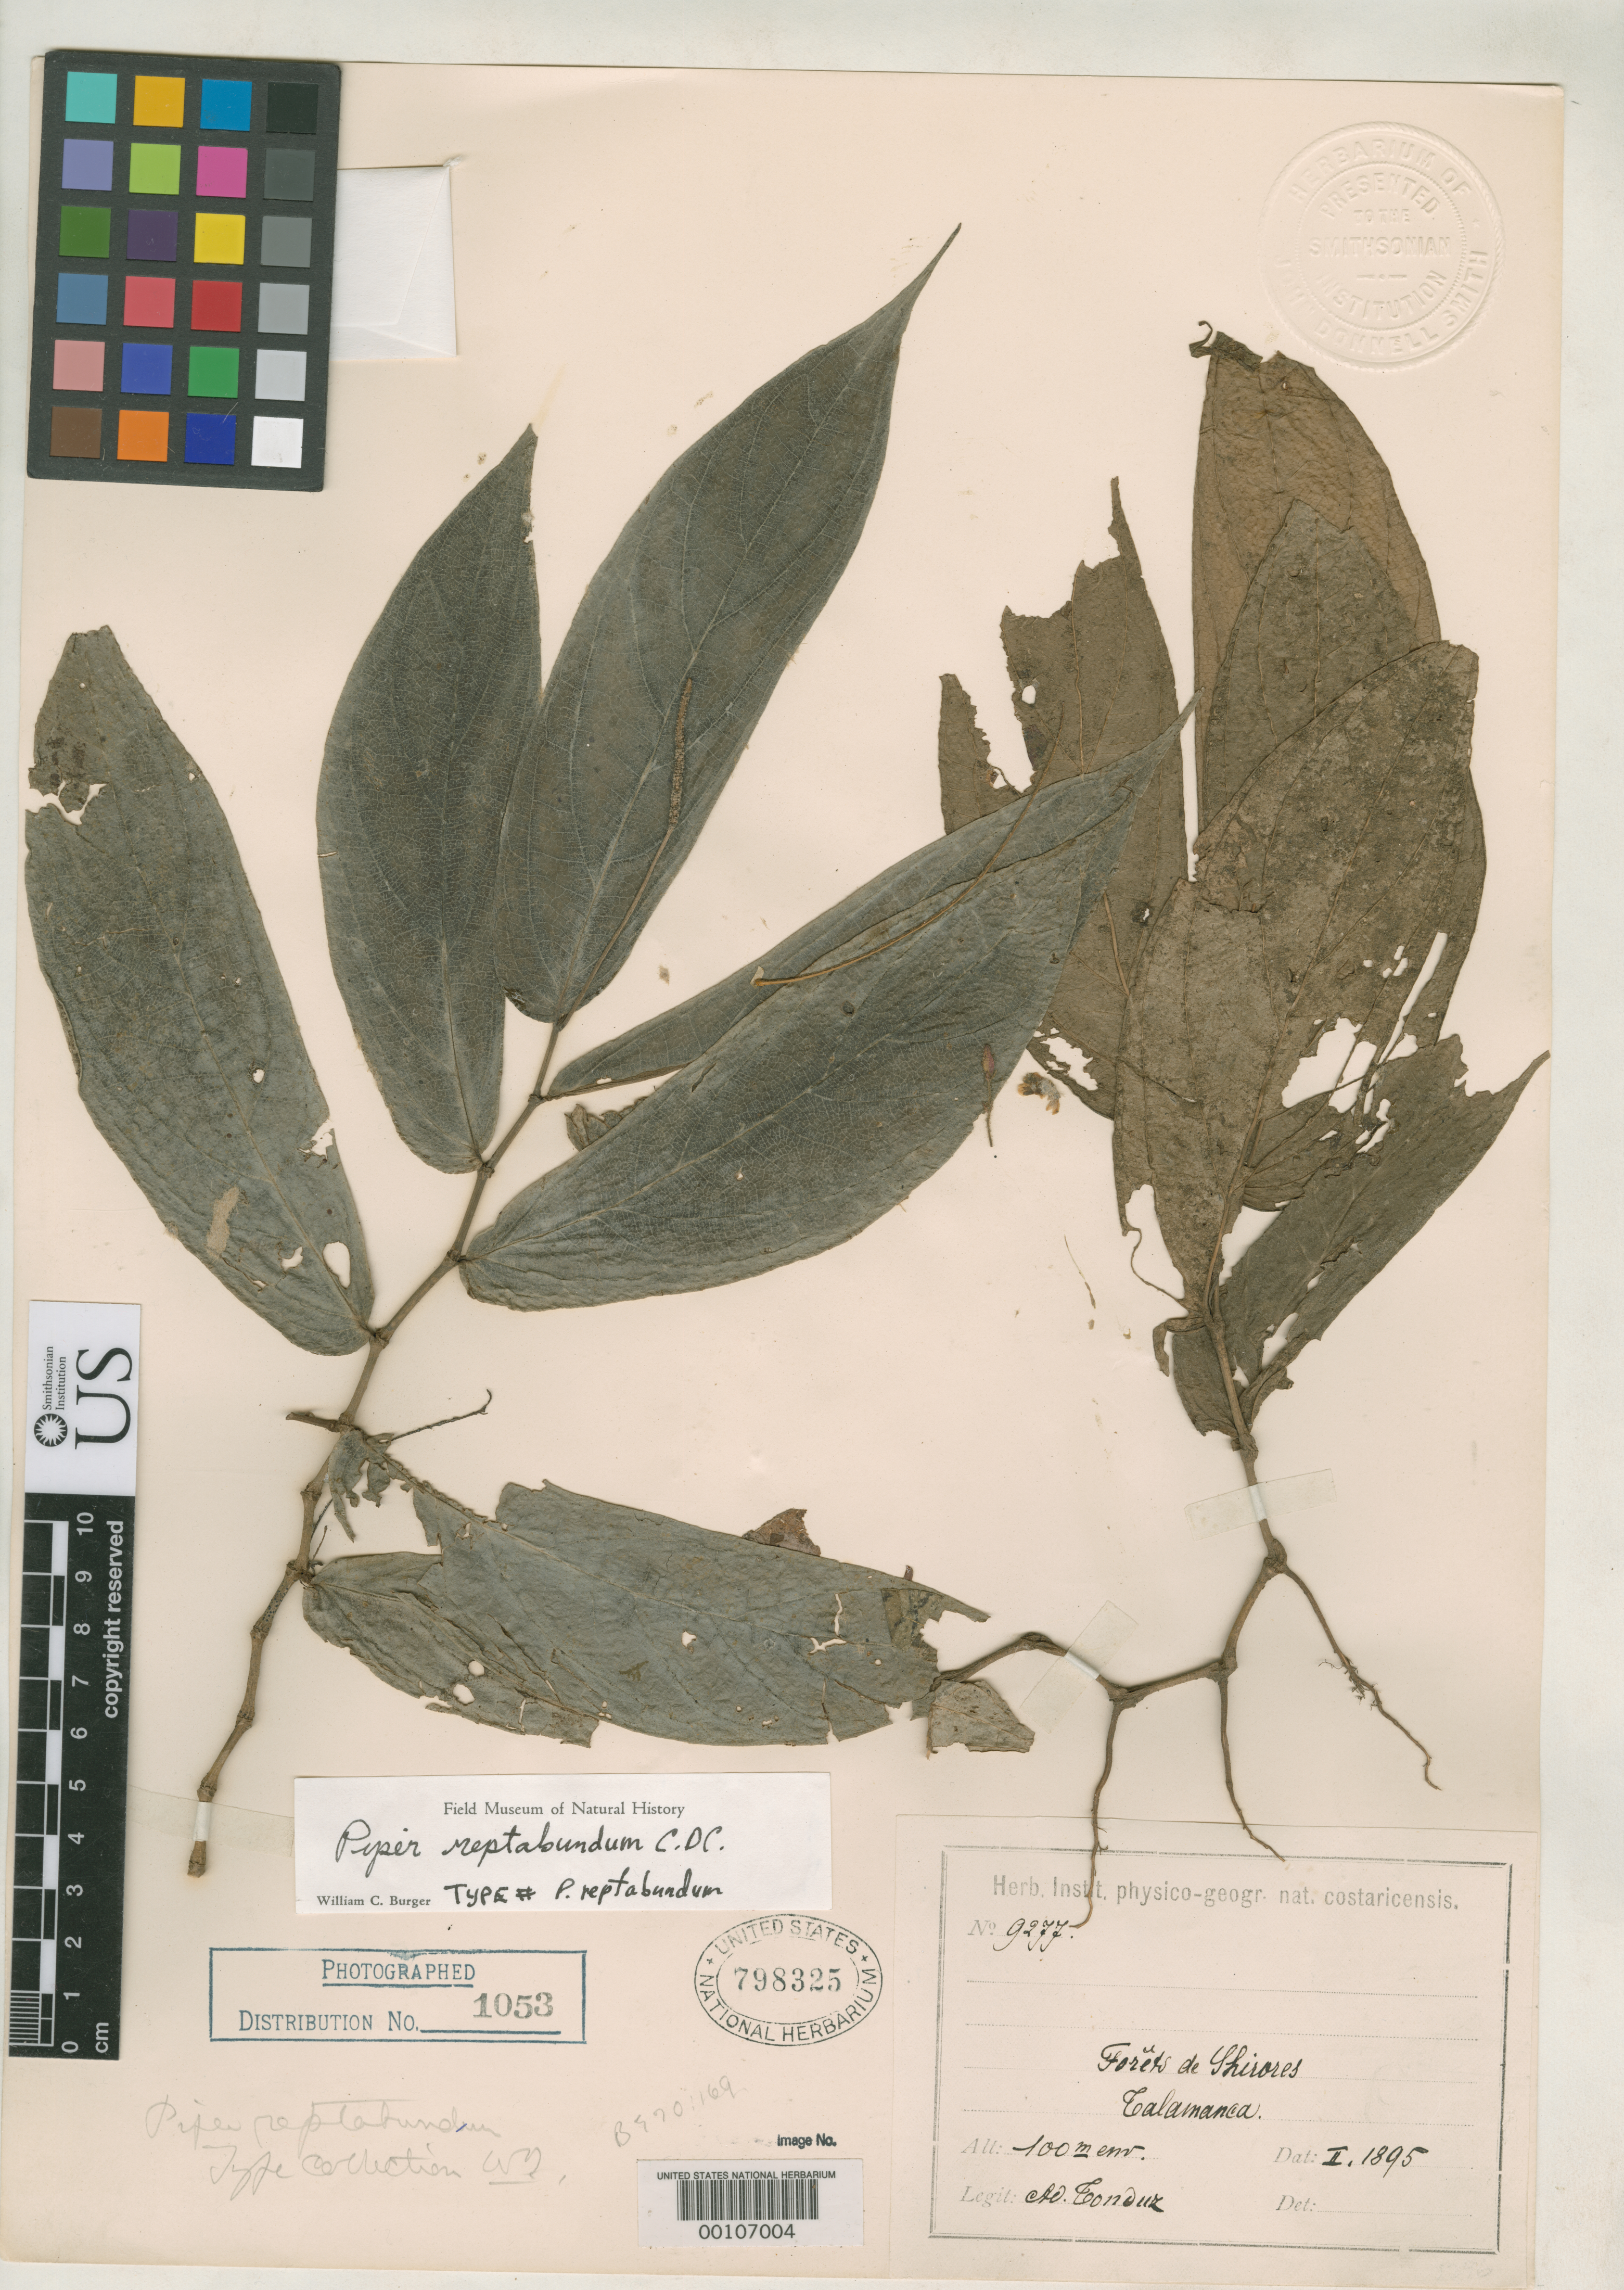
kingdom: Plantae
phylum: Tracheophyta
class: Magnoliopsida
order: Piperales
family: Piperaceae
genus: Piper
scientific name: Piper reptabundum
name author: C. DC.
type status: Isotype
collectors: H. F. Pittier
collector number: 9277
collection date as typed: Feb 1895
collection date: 1895-02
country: Costa Rica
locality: Talamanca, forets de Shirores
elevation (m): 100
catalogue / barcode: US 798325